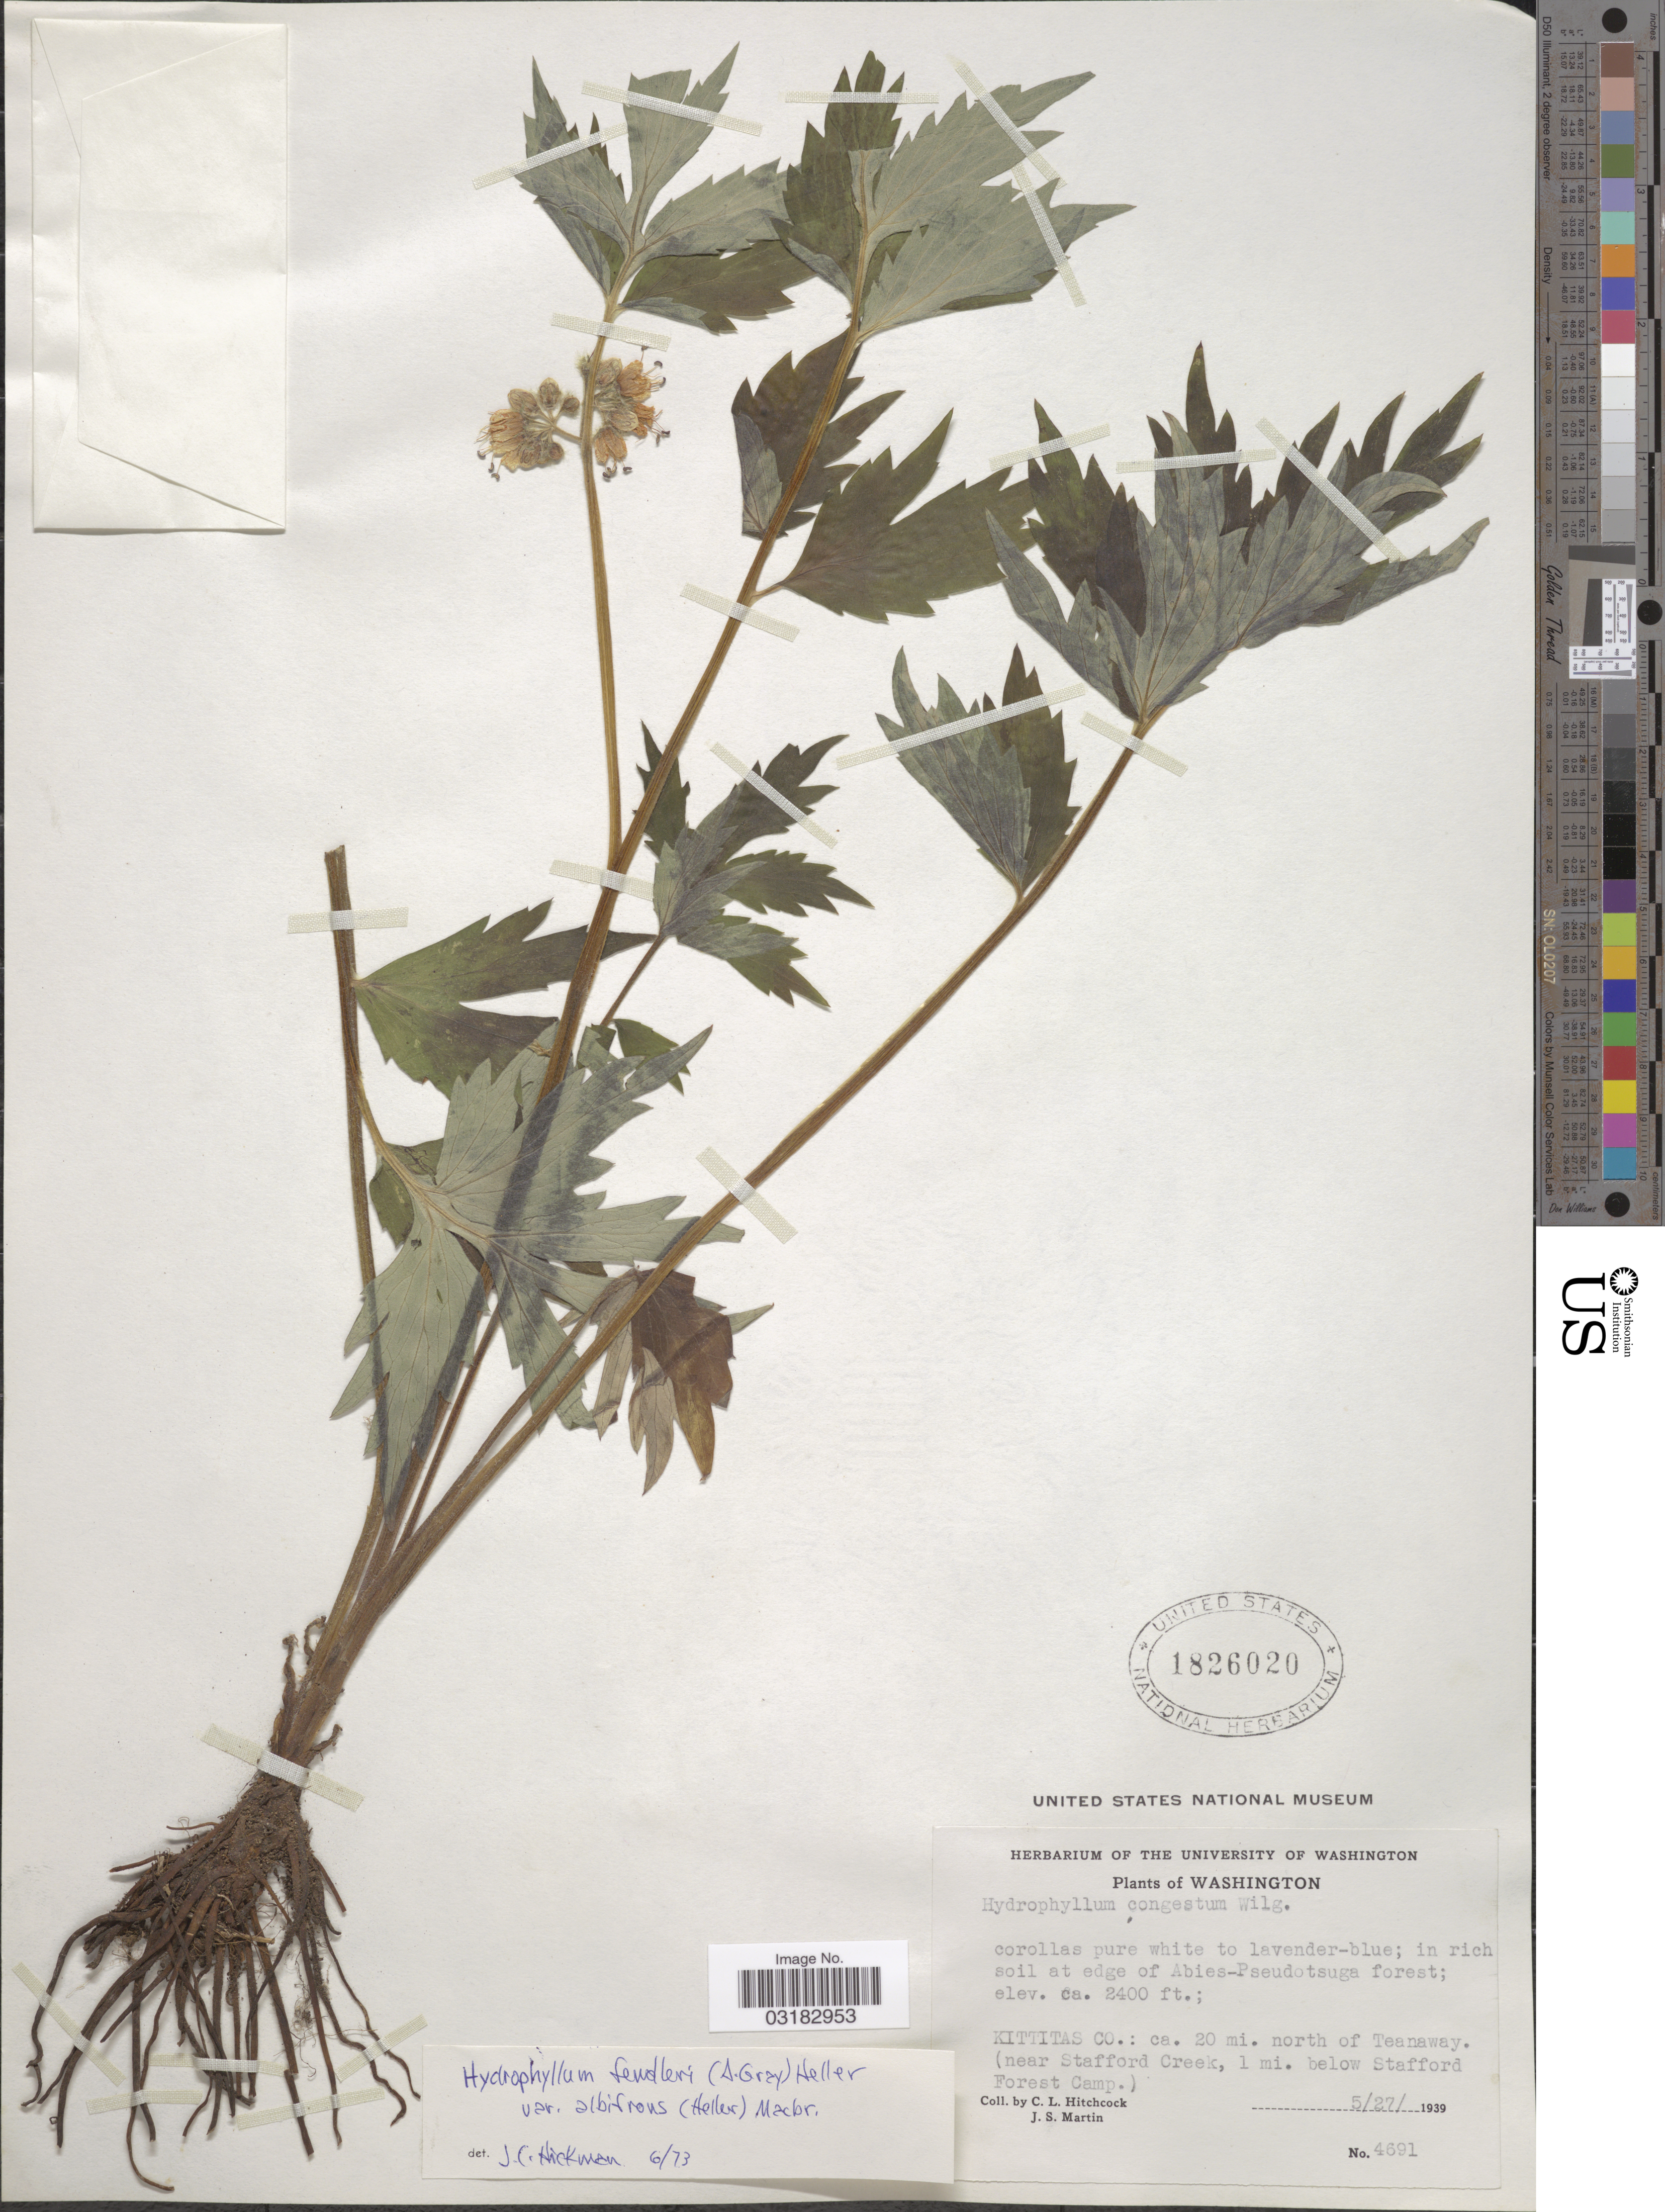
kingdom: Plantae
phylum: Tracheophyta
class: Magnoliopsida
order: Boraginales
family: Hydrophyllaceae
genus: Hydrophyllum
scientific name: Hydrophyllum fendleri var. albifrons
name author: (A. Heller) J.F. Macbr.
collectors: C. L. Hitchcock & J. S. Martin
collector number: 4691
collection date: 1939-05-27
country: United States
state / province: Washington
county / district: Kittitas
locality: Kittitas Co.: ca. 20 mi. north of Teanaway (near Stafford Creek, 1 mi. below Stafford Forest Camp.)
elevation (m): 732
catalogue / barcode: US 1826020